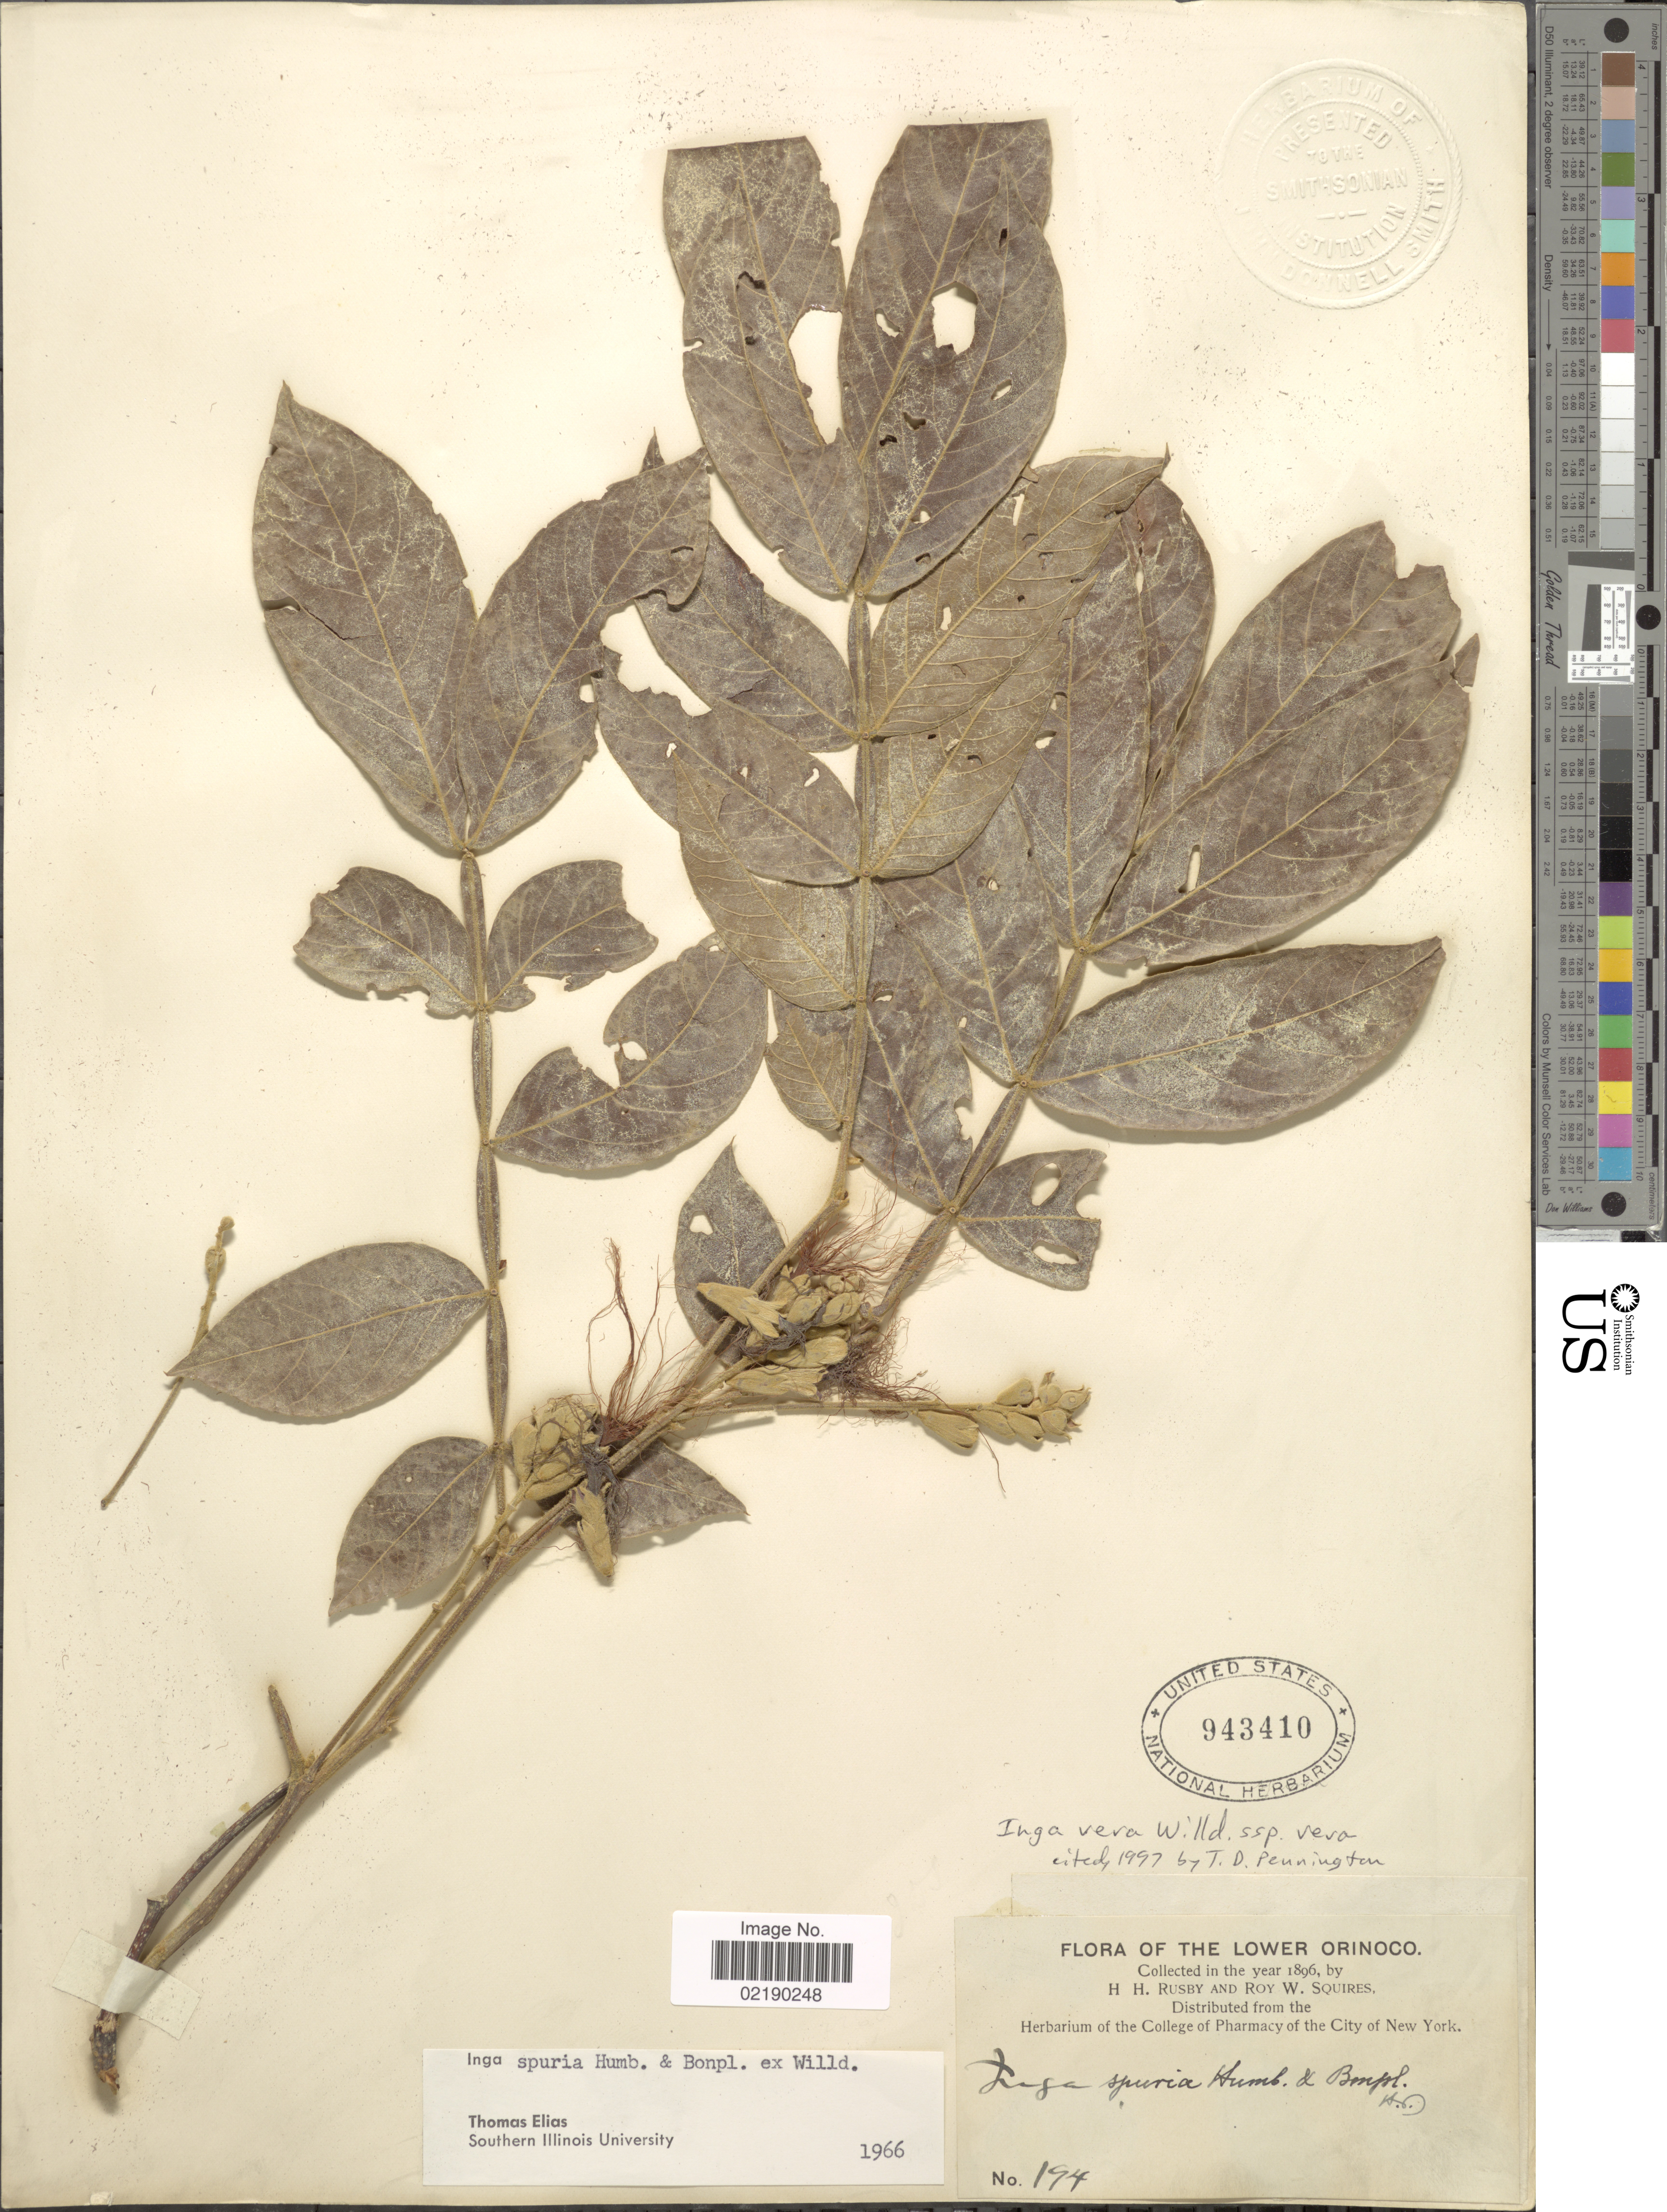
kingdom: Plantae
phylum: Tracheophyta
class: Magnoliopsida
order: Fabales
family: Fabaceae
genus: Inga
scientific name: Inga vera subsp. vera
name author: Willd.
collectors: H. H. Rusby & R. Squires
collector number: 194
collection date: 1896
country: Venezuela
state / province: Delta Amacuro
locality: Lower Orinoco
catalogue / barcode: US 943410